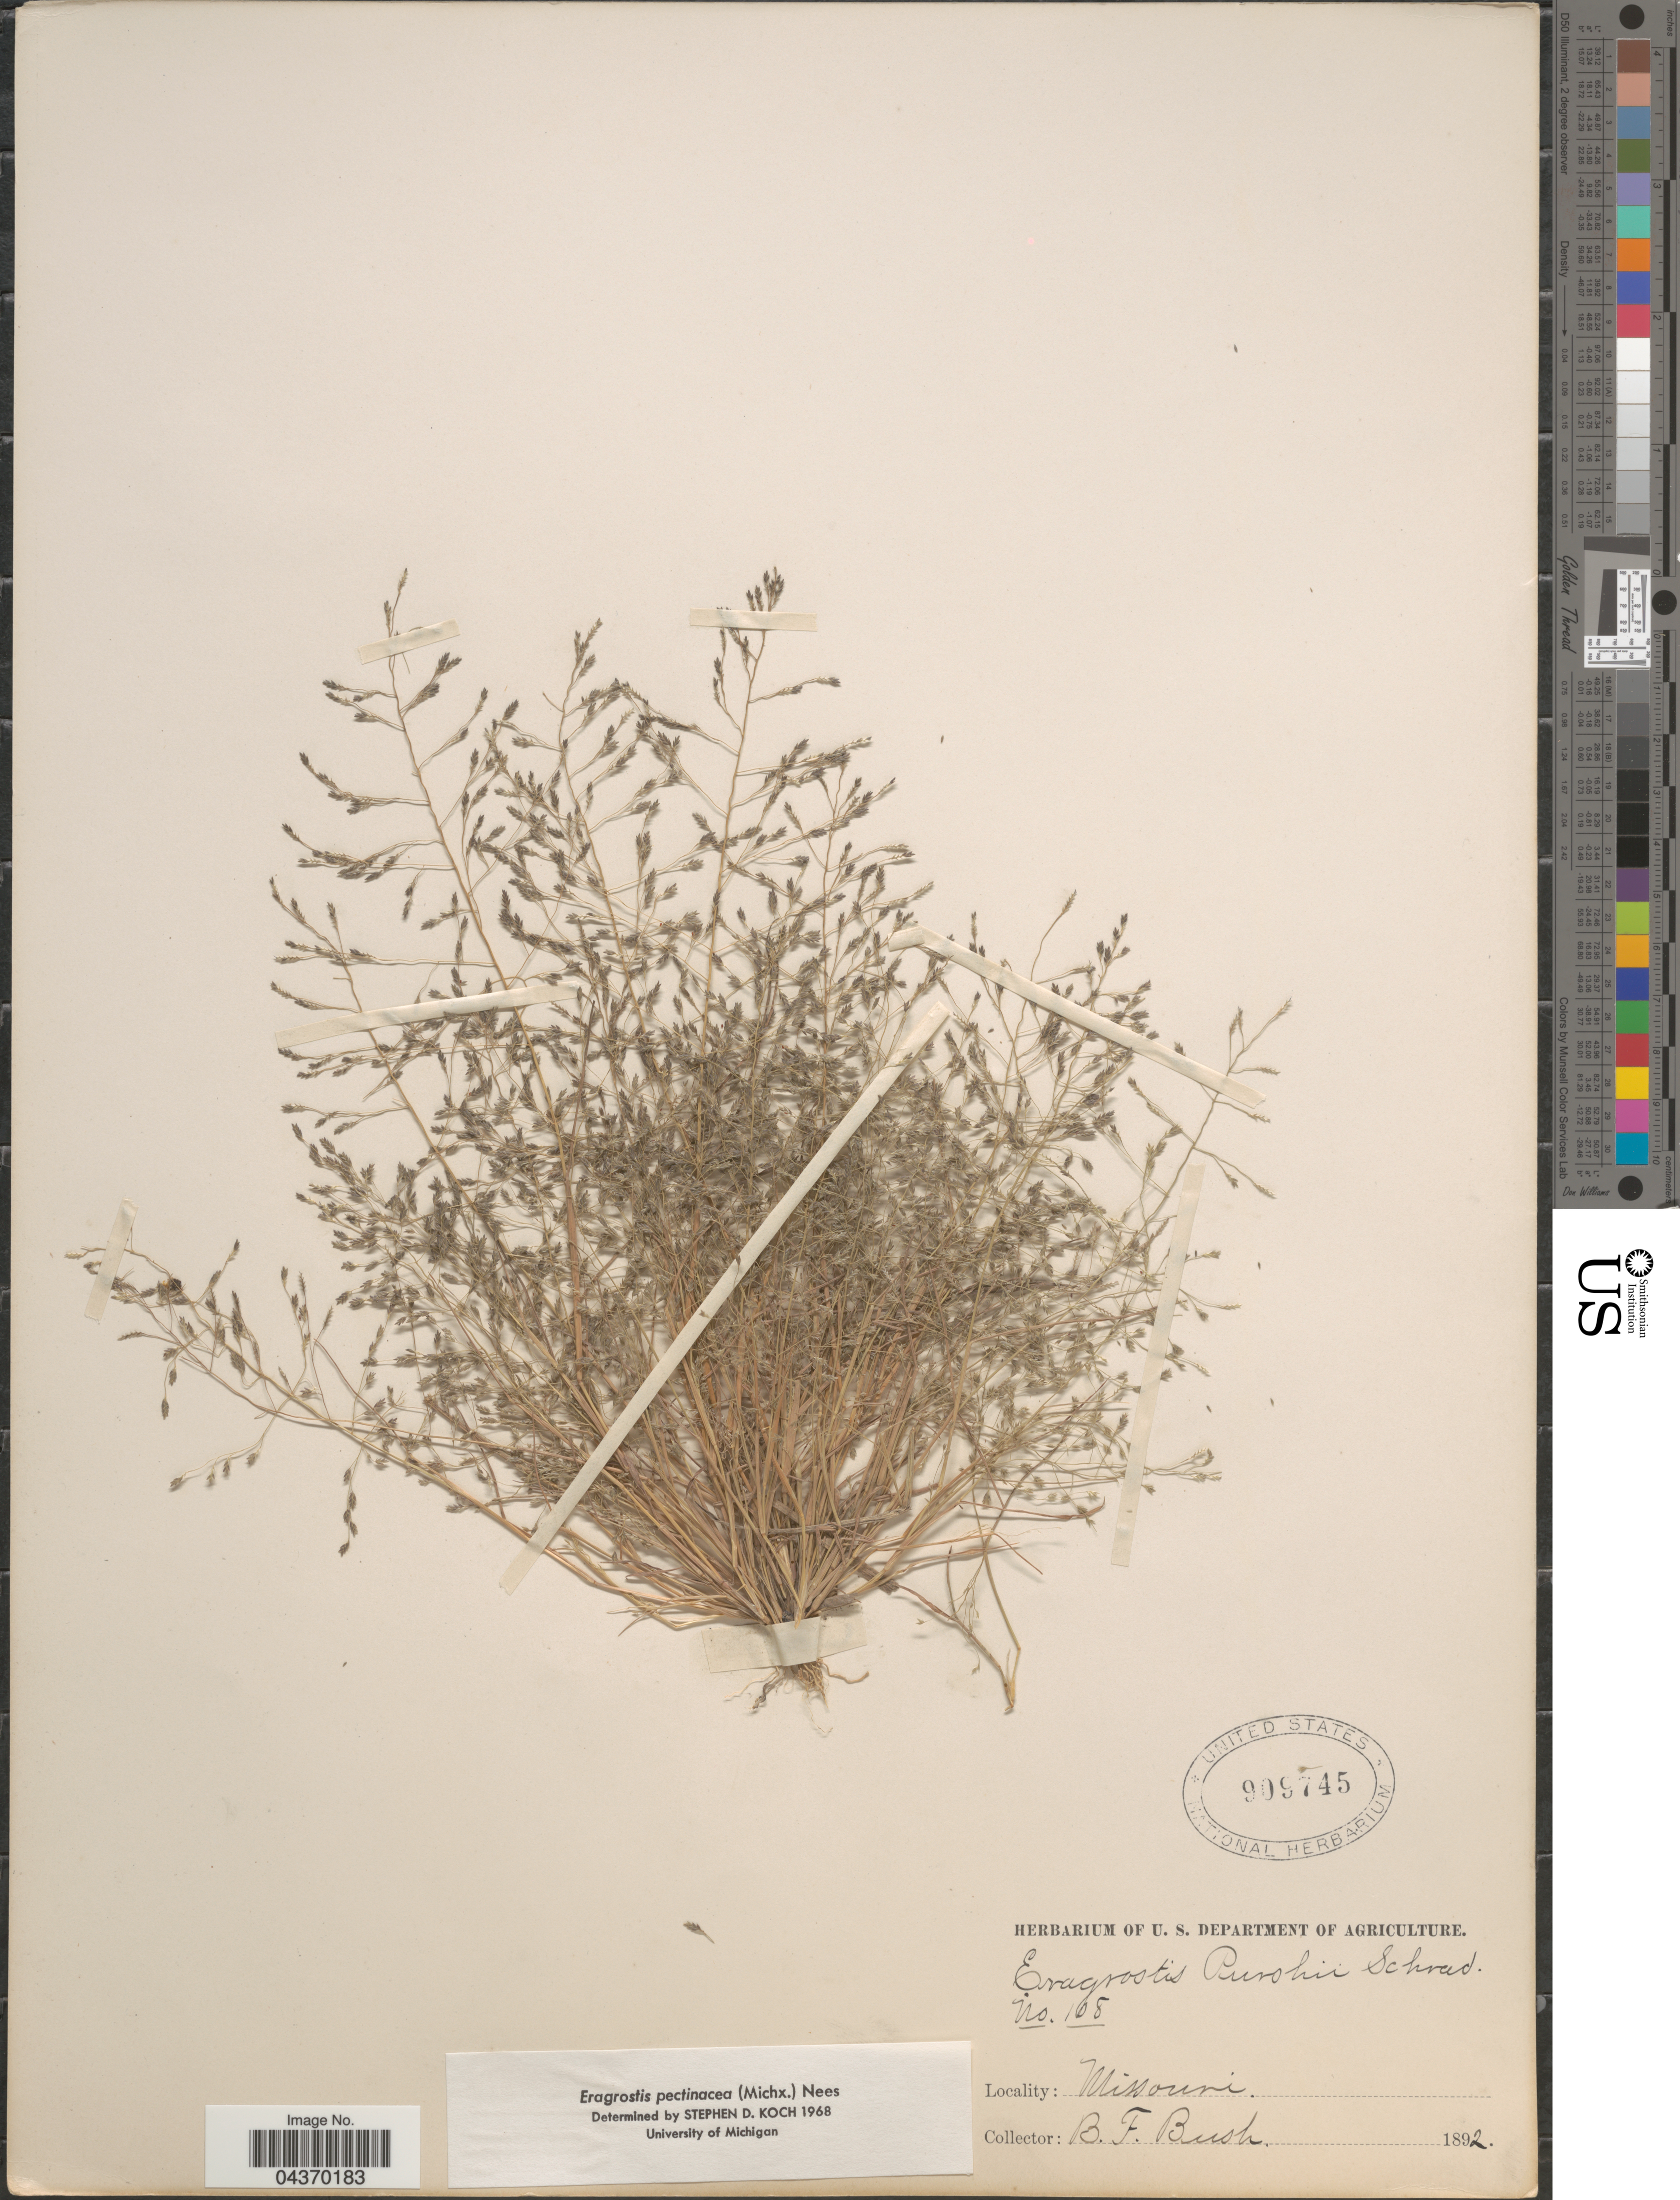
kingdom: Plantae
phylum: Tracheophyta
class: Liliopsida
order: Poales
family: Poaceae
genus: Eragrostis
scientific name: Eragrostis pectinacea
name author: (Michx.) Nees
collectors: B. F. Bush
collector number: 108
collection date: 1892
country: United States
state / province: Missouri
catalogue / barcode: US 909745